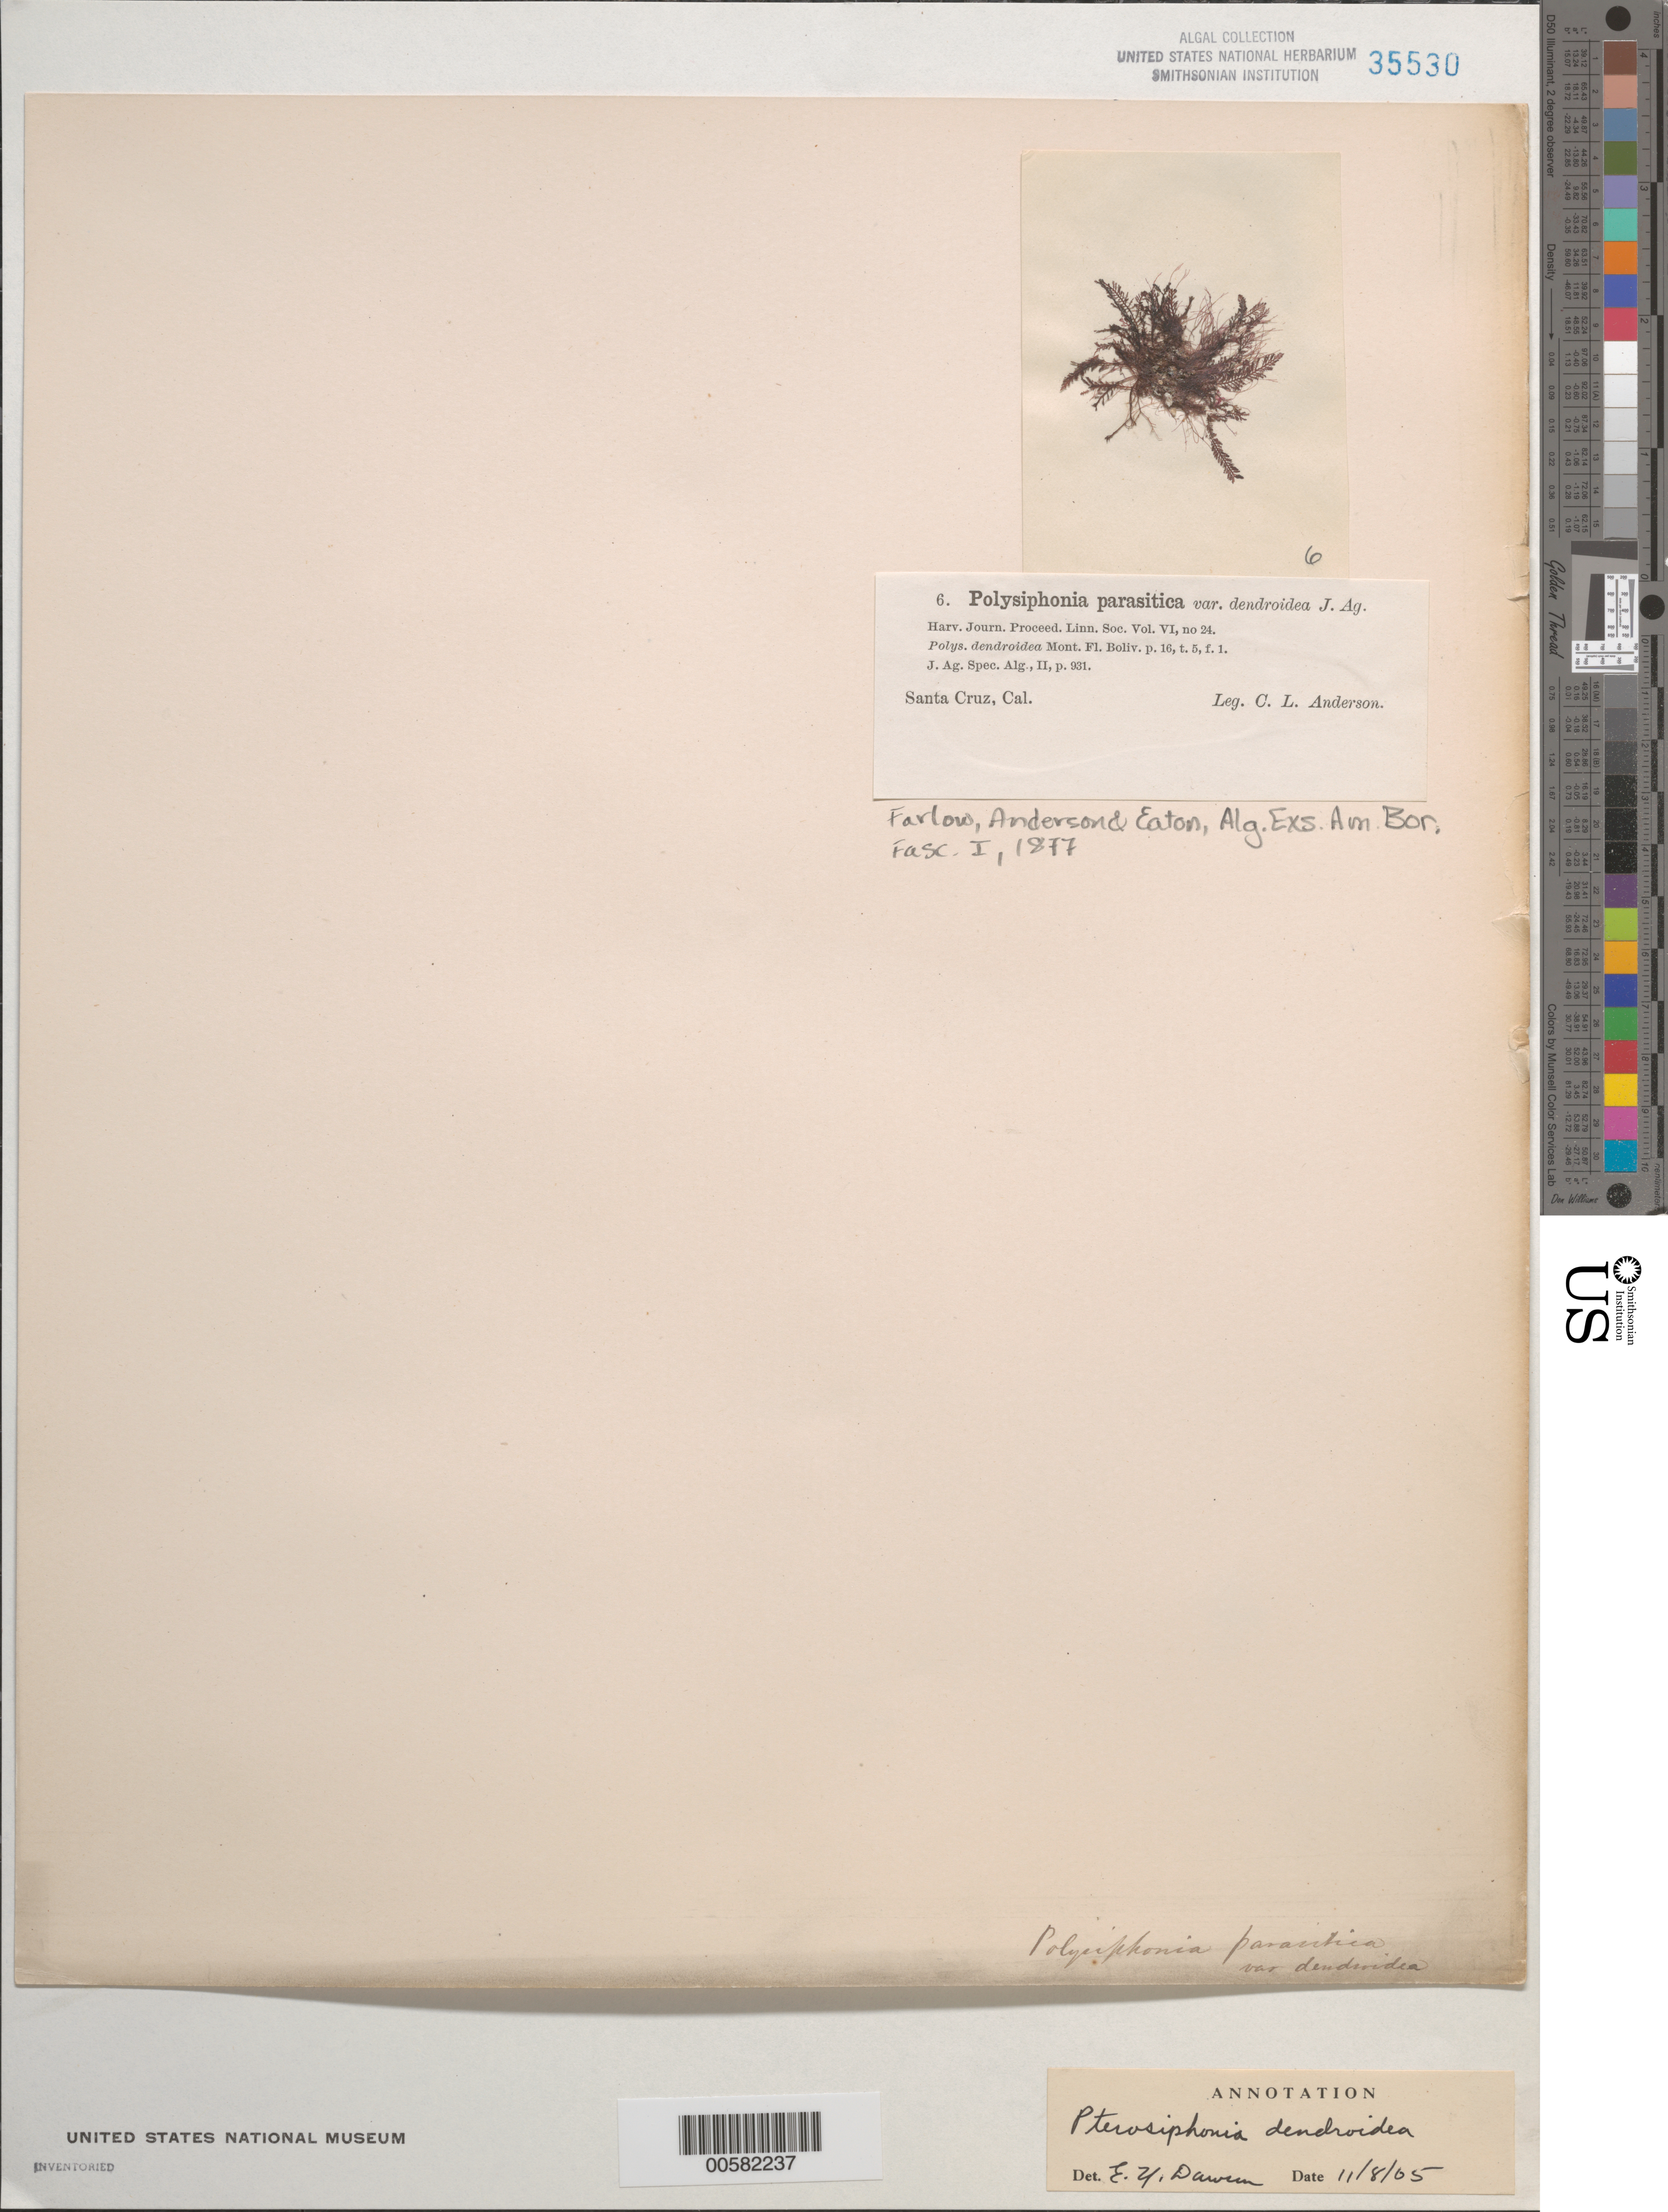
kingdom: Plantae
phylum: Rhodophyta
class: Florideophyceae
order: Ceramiales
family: Rhodomelaceae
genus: Symphyocladiella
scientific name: Symphyocladiella dendroidea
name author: (Montagne) Bustamante et al.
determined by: Algae name updating Project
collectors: C. L. Anderson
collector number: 6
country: United States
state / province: California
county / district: Santa Cruz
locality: Santa Cruz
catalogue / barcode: US 35530